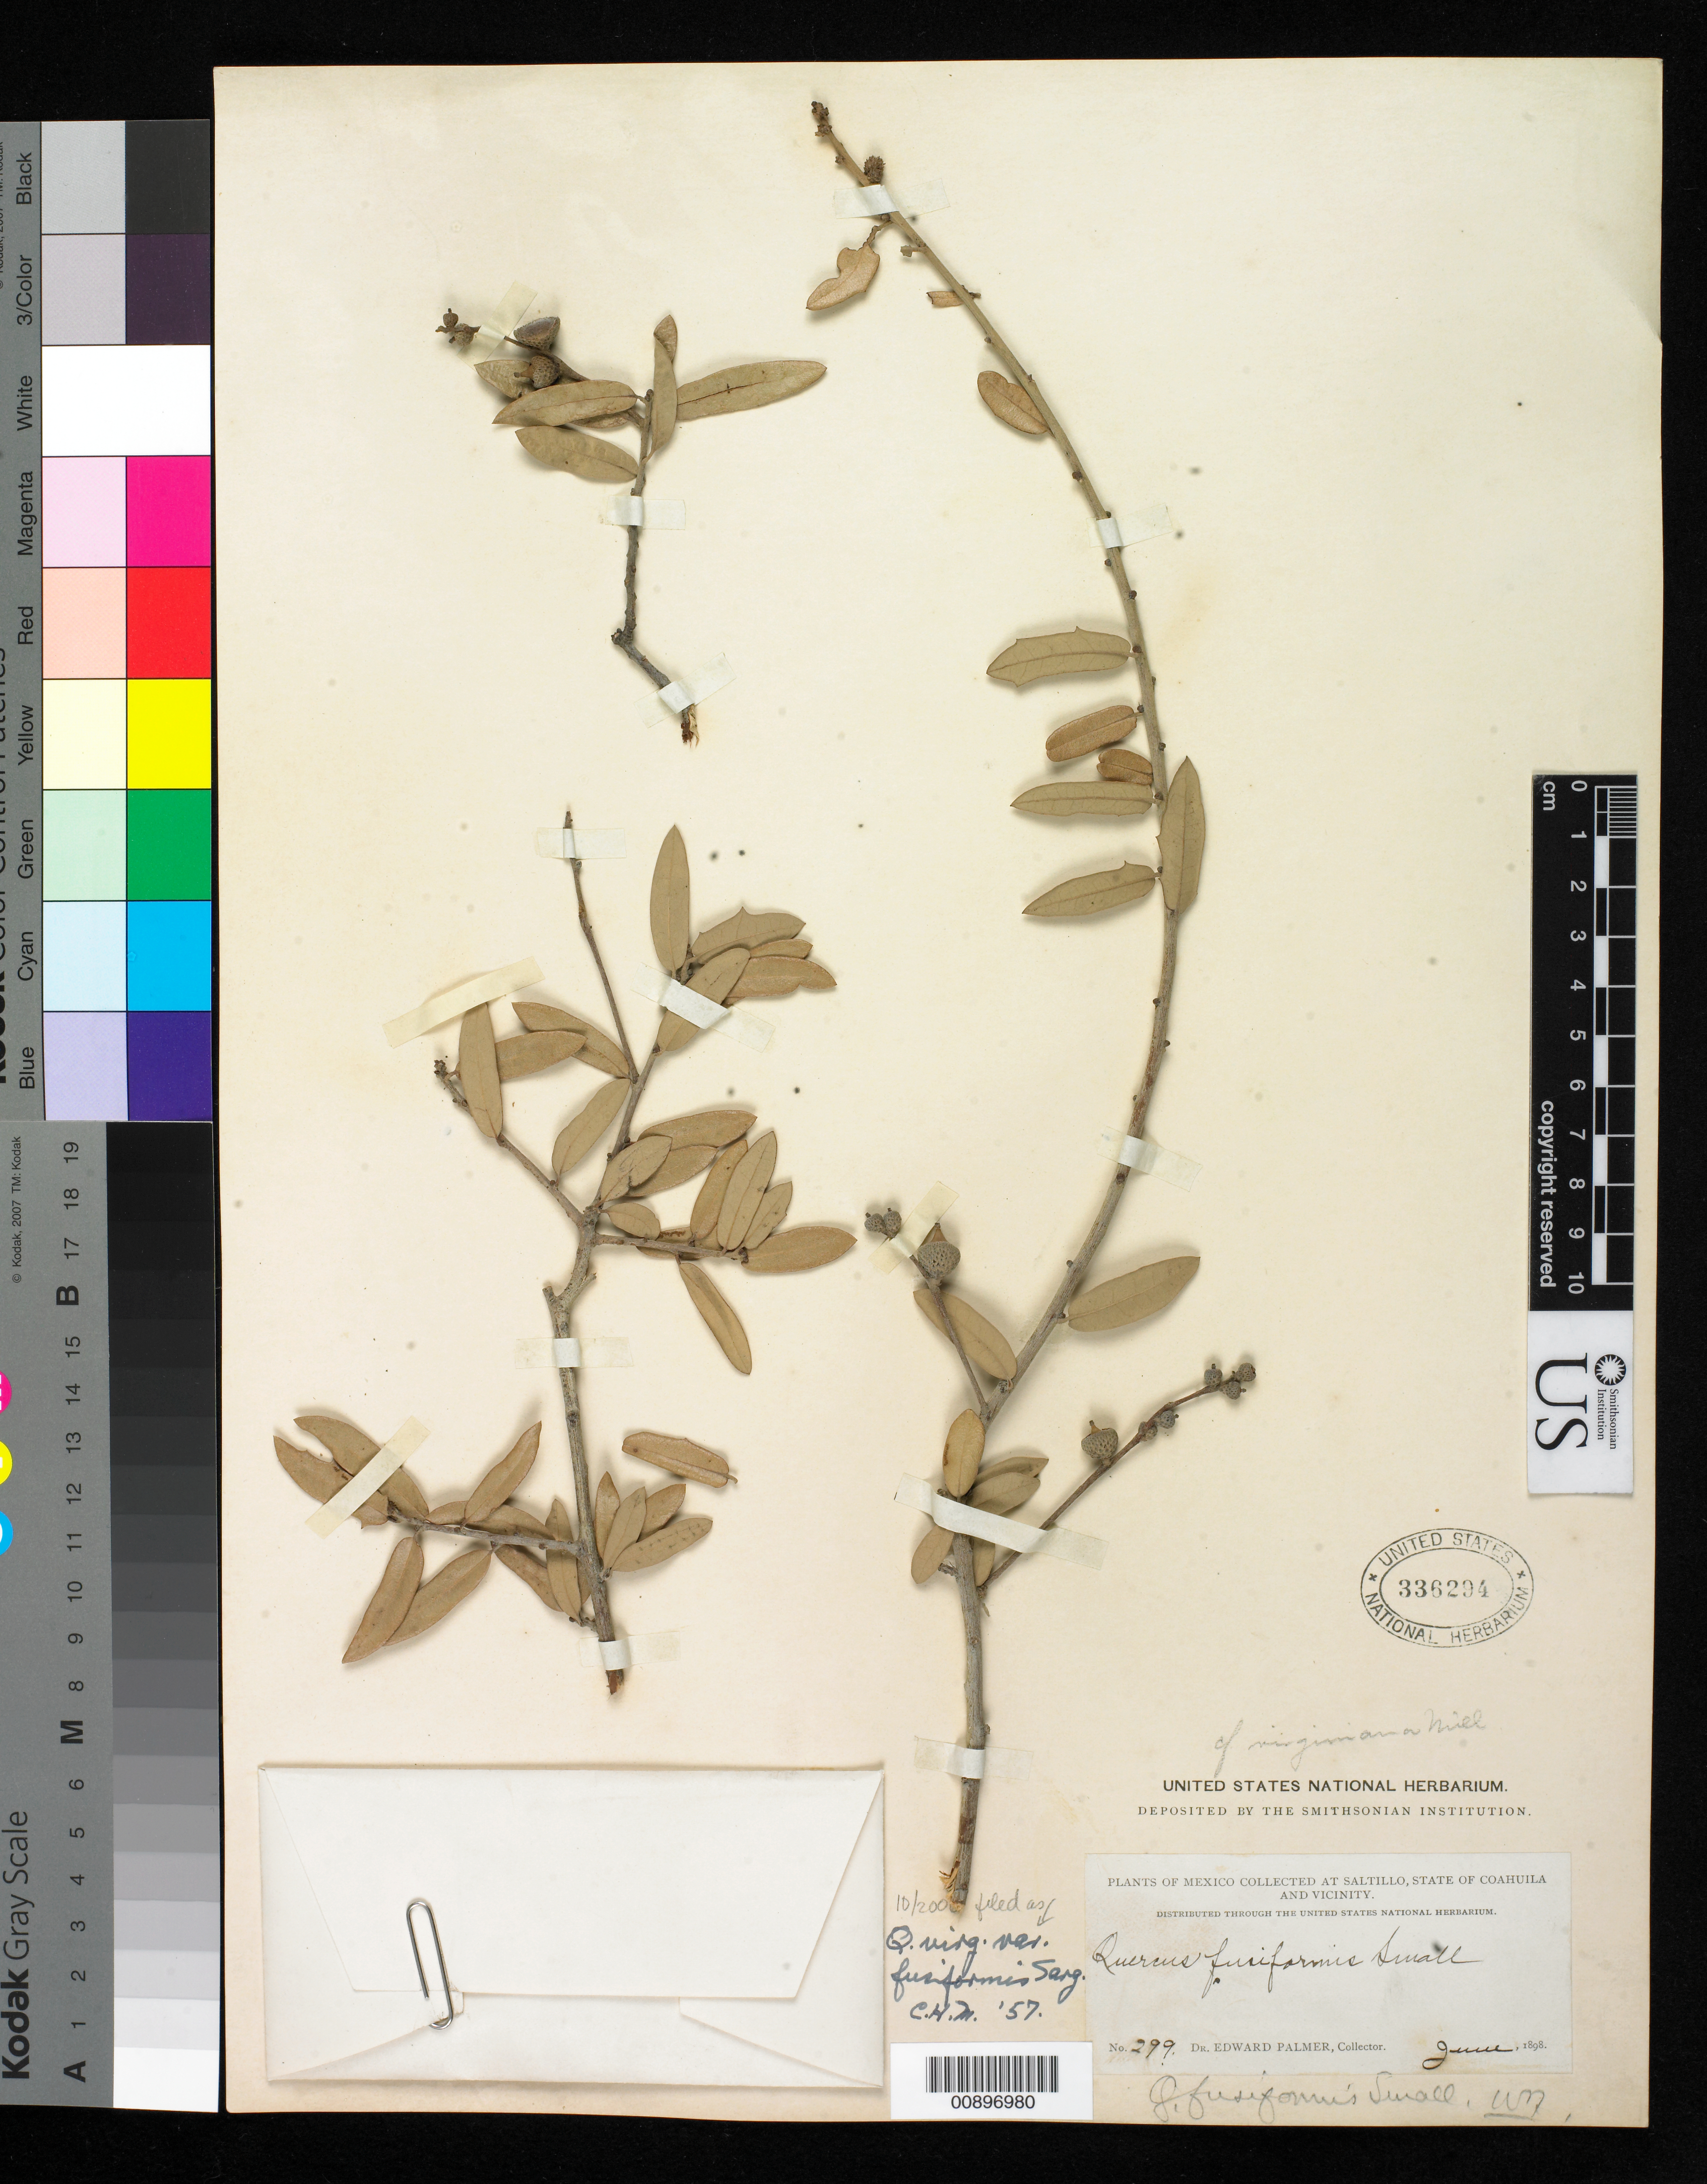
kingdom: Plantae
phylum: Tracheophyta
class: Magnoliopsida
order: Fagales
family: Fagaceae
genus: Quercus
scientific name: Quercus virginiana var. fusiformis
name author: (Small) Sarg.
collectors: E. Palmer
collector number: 299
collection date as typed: Jun 1898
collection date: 1898-06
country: Mexico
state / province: Coahuila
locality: Saltillo, Coahuila and vicinity.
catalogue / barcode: US 336294